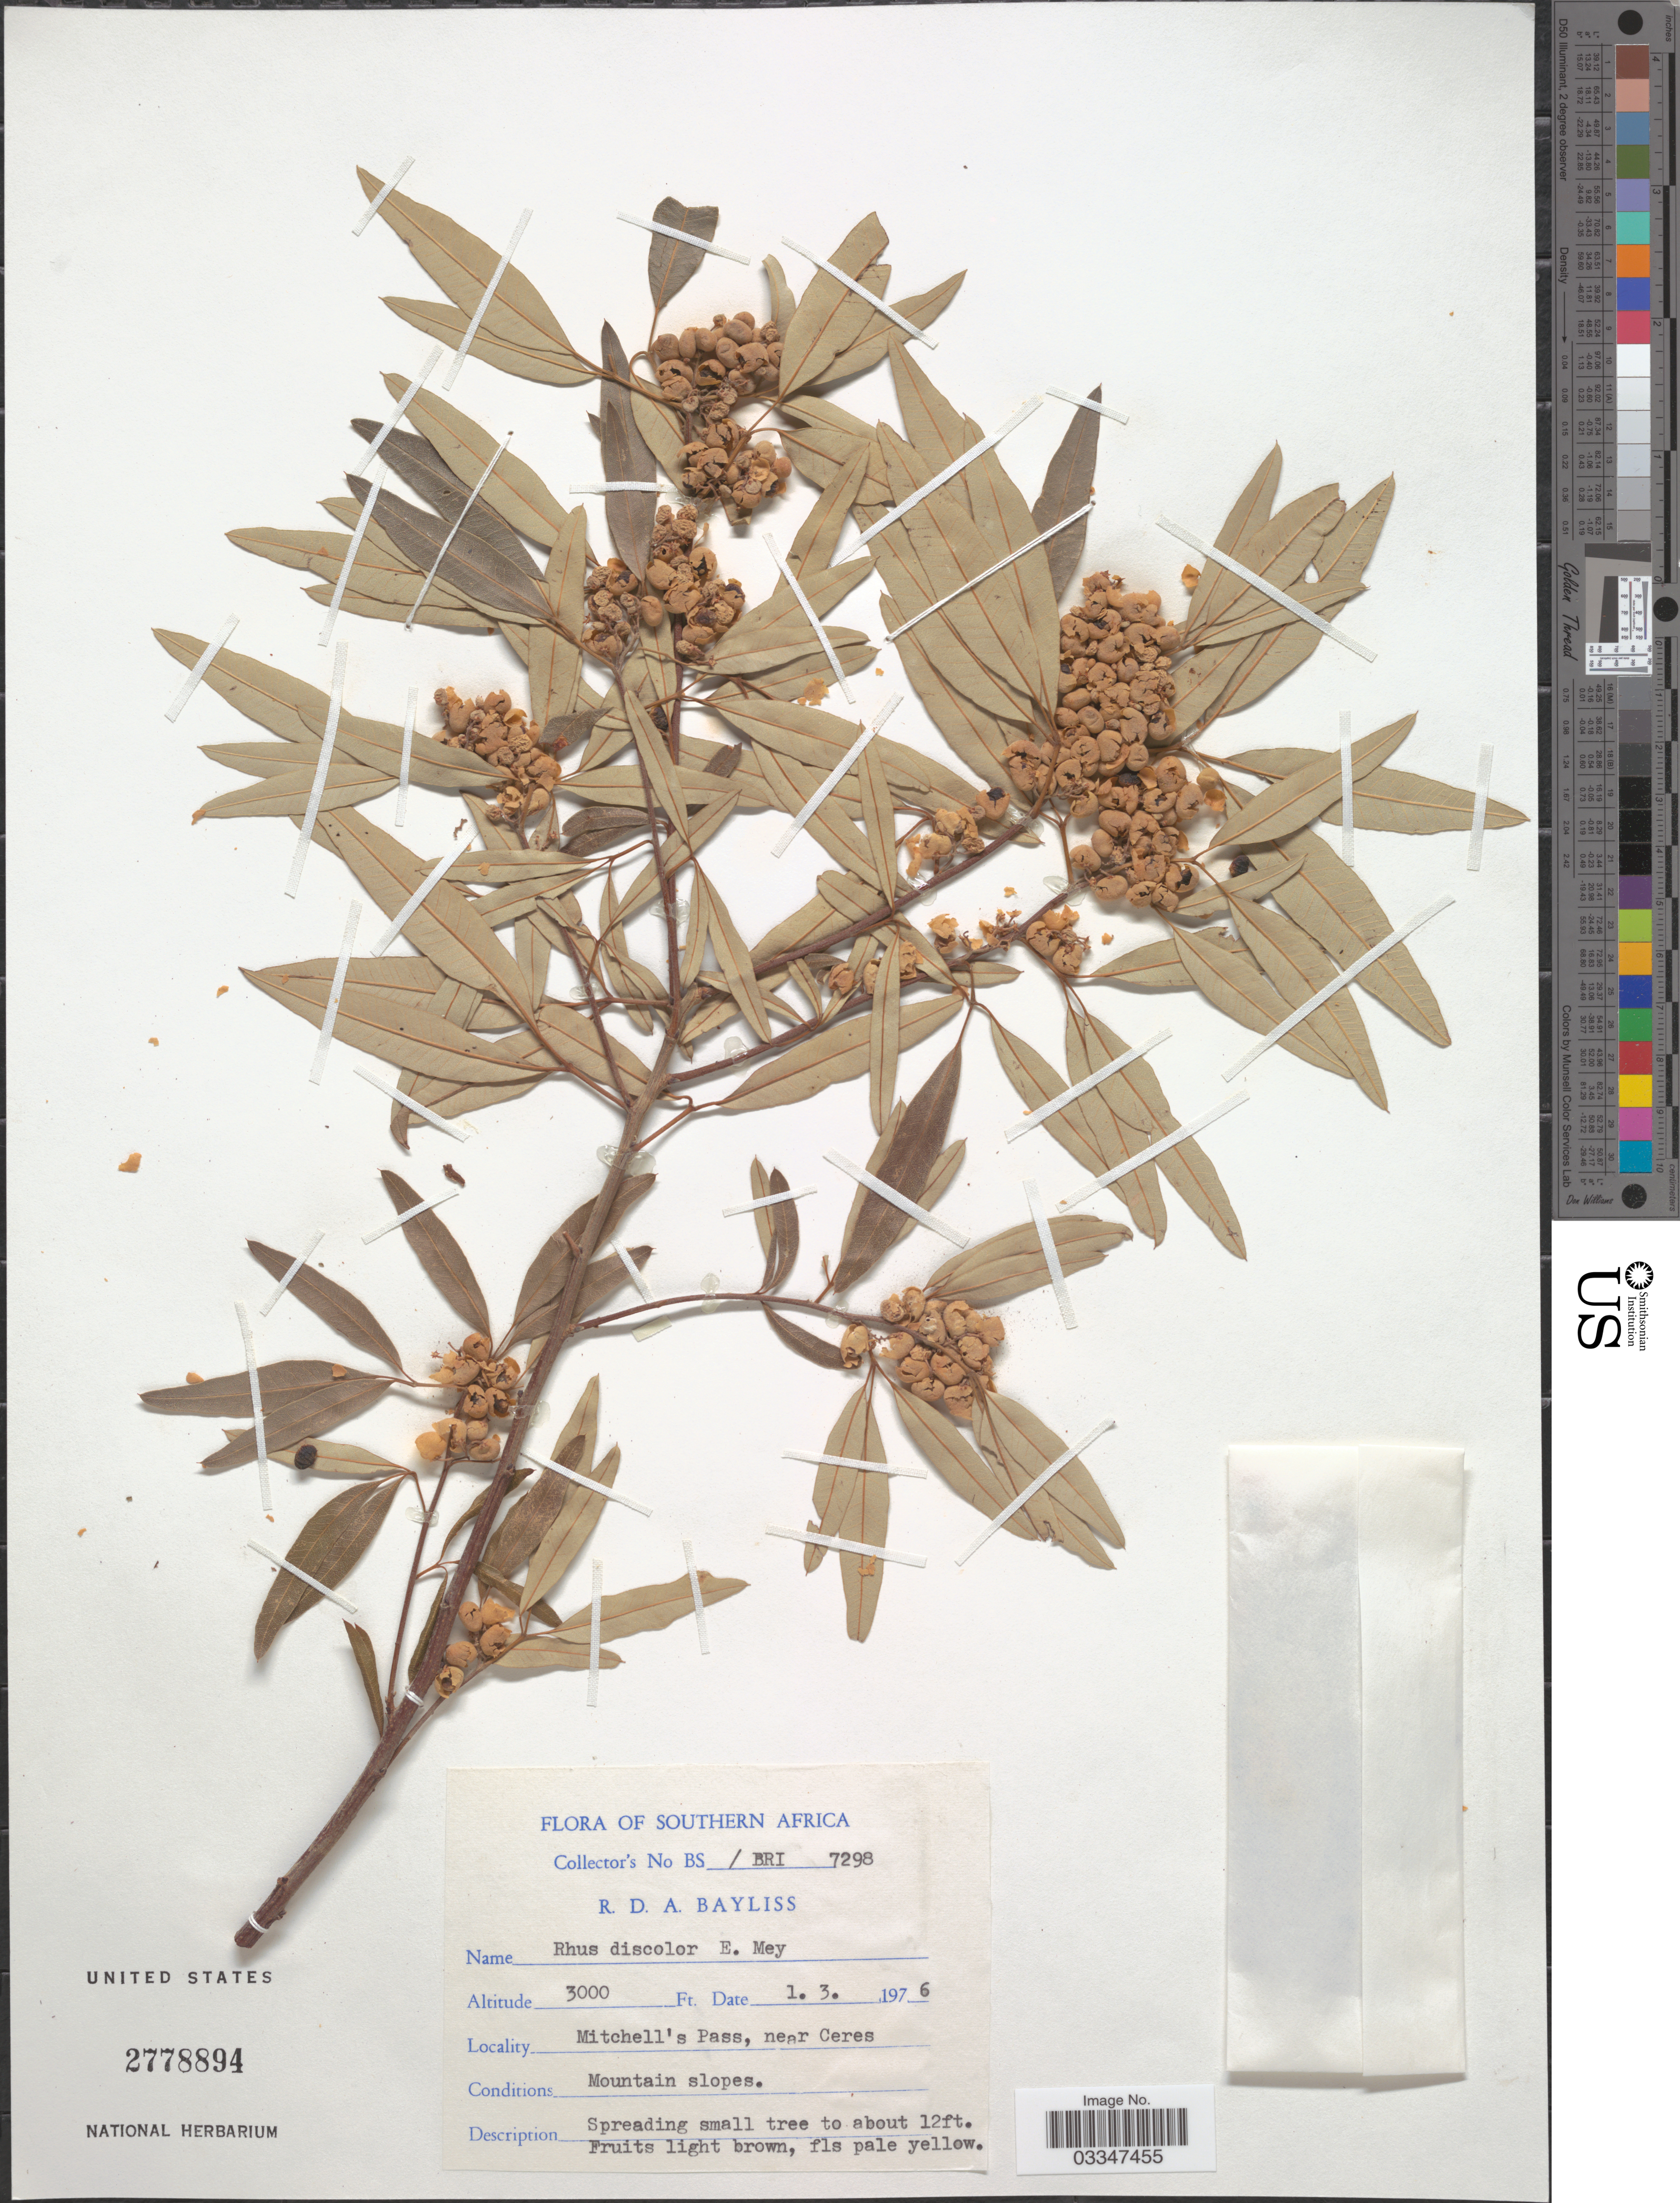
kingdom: Plantae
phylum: Tracheophyta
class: Magnoliopsida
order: Sapindales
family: Anacardiaceae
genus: Rhus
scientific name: Rhus discolor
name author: E. Mey. ex Sond.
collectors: R. Bayliss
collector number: BS/ BRI 7298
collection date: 1976-03-01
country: South Africa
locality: Southern Africa. Mitchell's Pass, near Ceres.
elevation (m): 914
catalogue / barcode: US 2778894